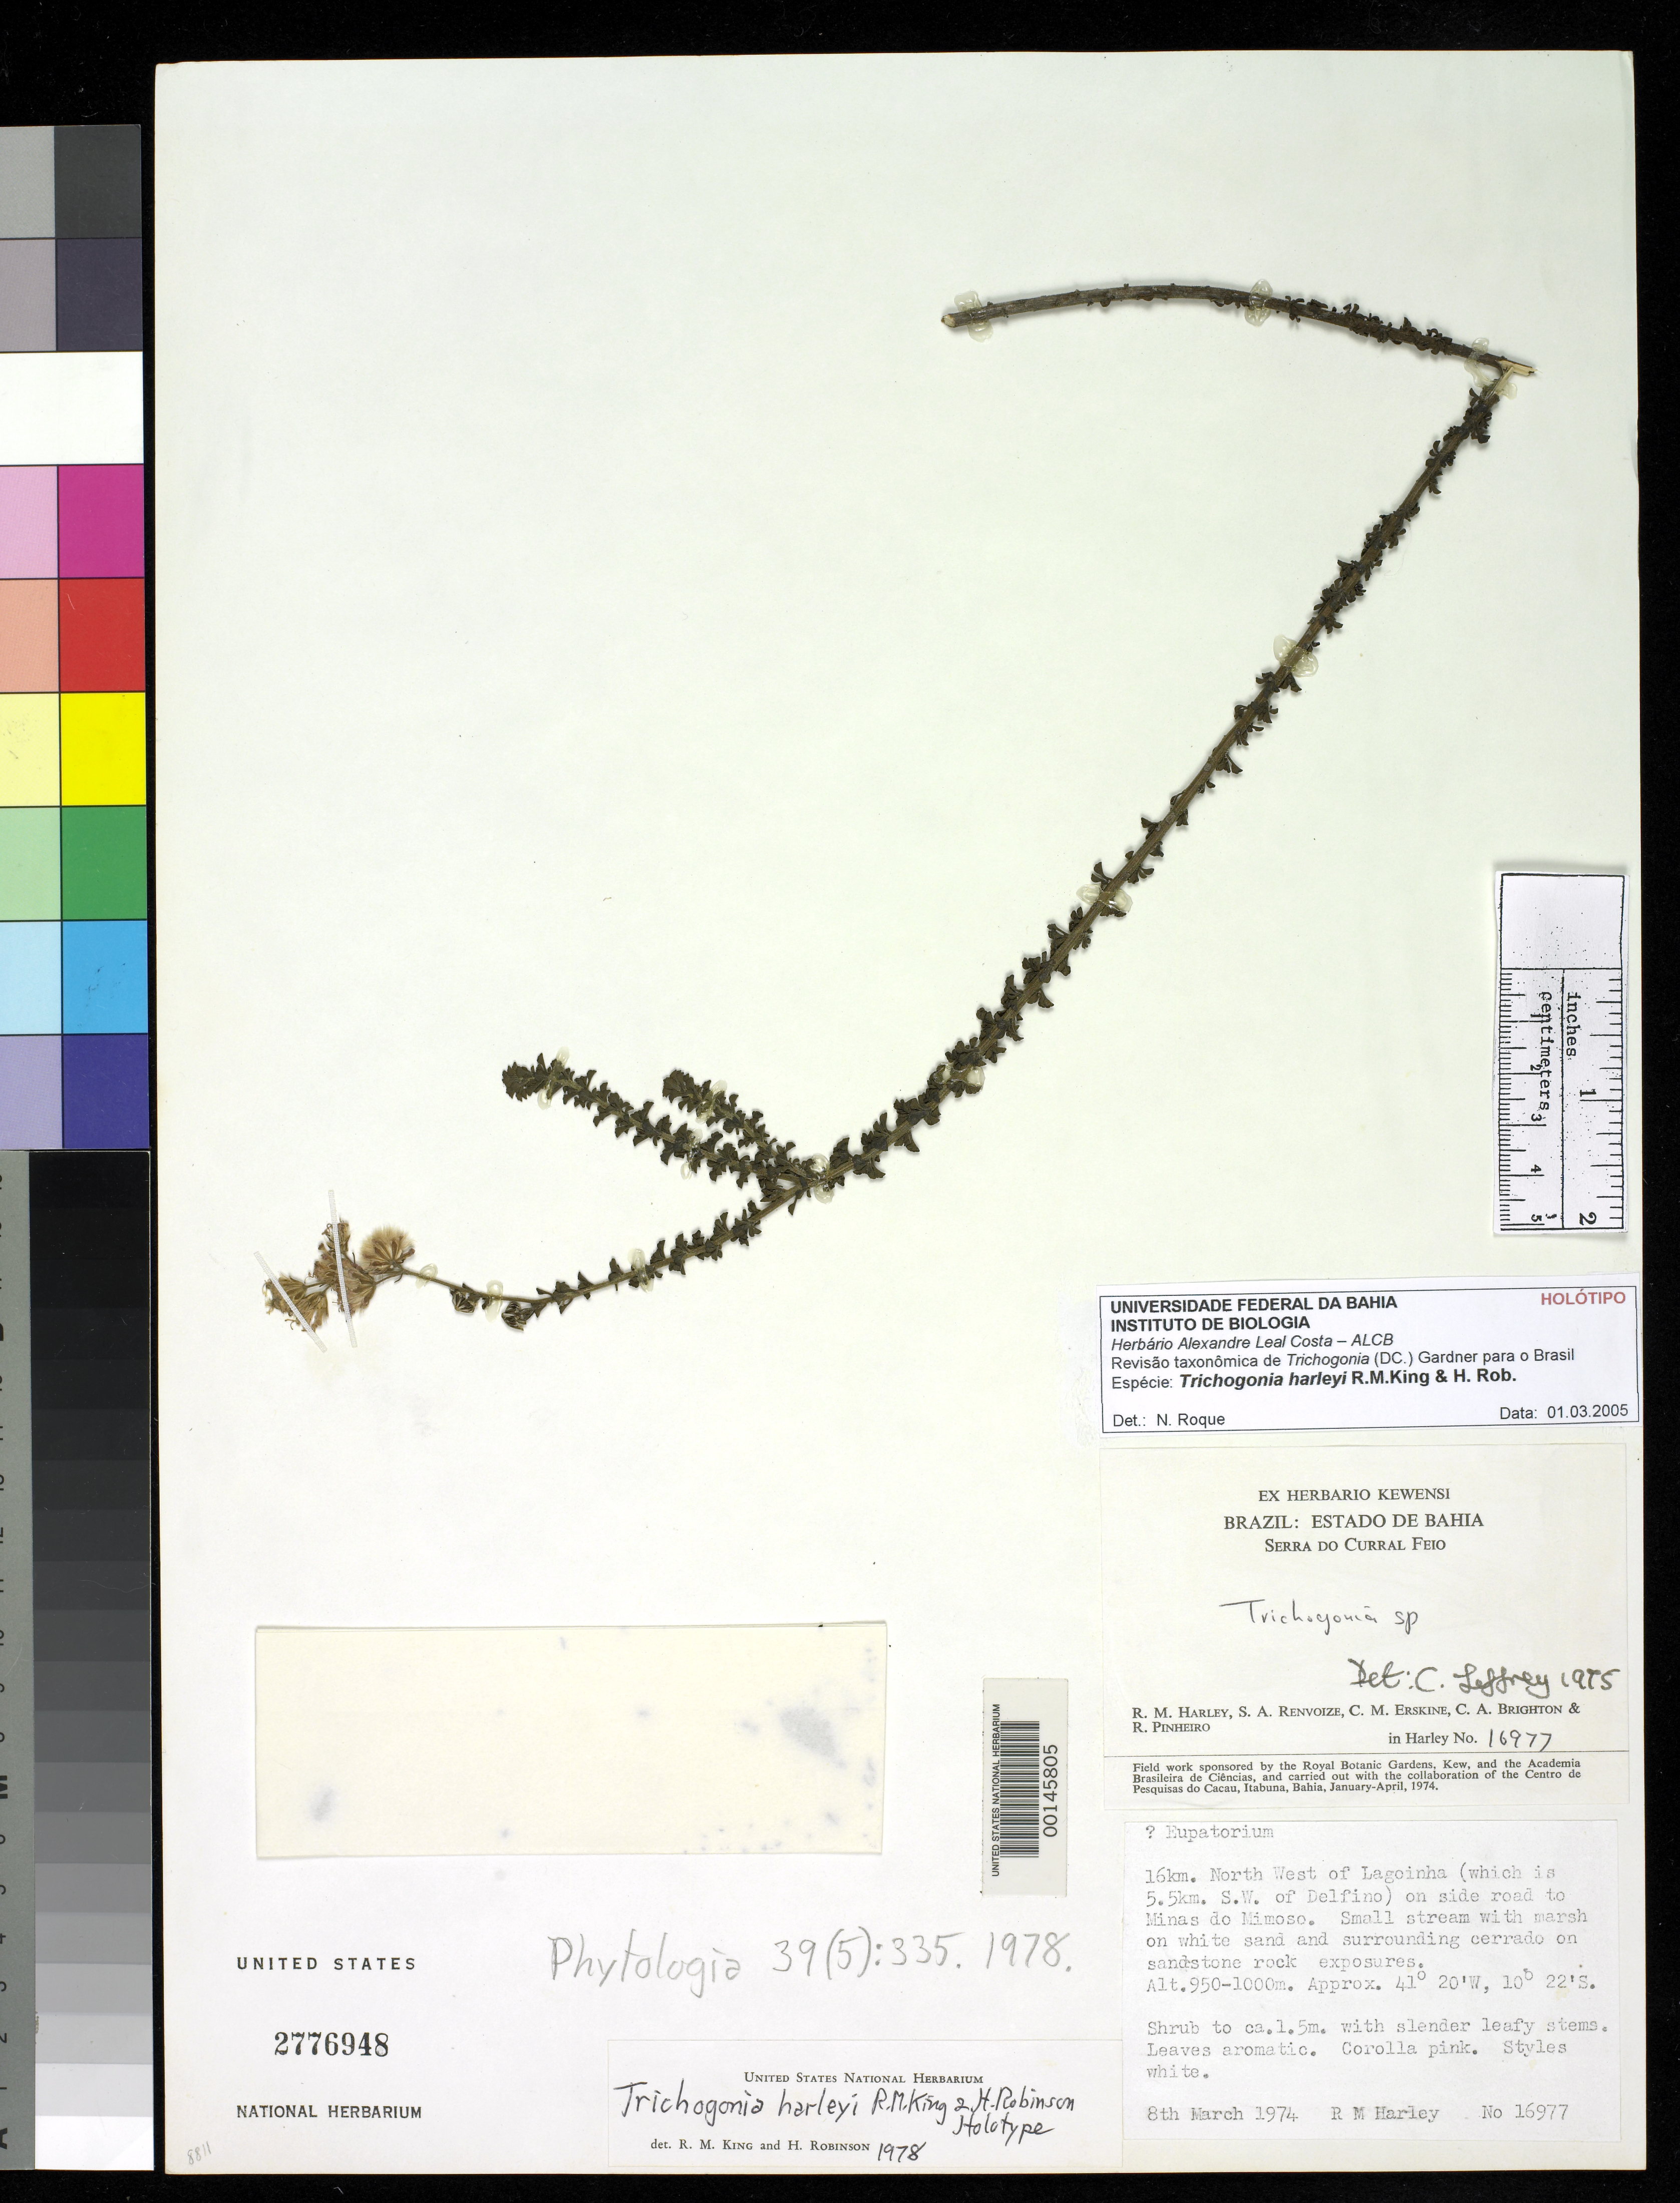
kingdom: Plantae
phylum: Tracheophyta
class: Magnoliopsida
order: Asterales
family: Asteraceae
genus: Trichogonia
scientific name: Trichogonia harleyi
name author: R.M. King & H. Rob.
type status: Holotype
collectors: R. M. Harley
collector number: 16977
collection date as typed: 08 Mar 1974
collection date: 1974-03-08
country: Brazil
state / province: Bahia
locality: NW of Lagoinha.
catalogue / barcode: US 2776948